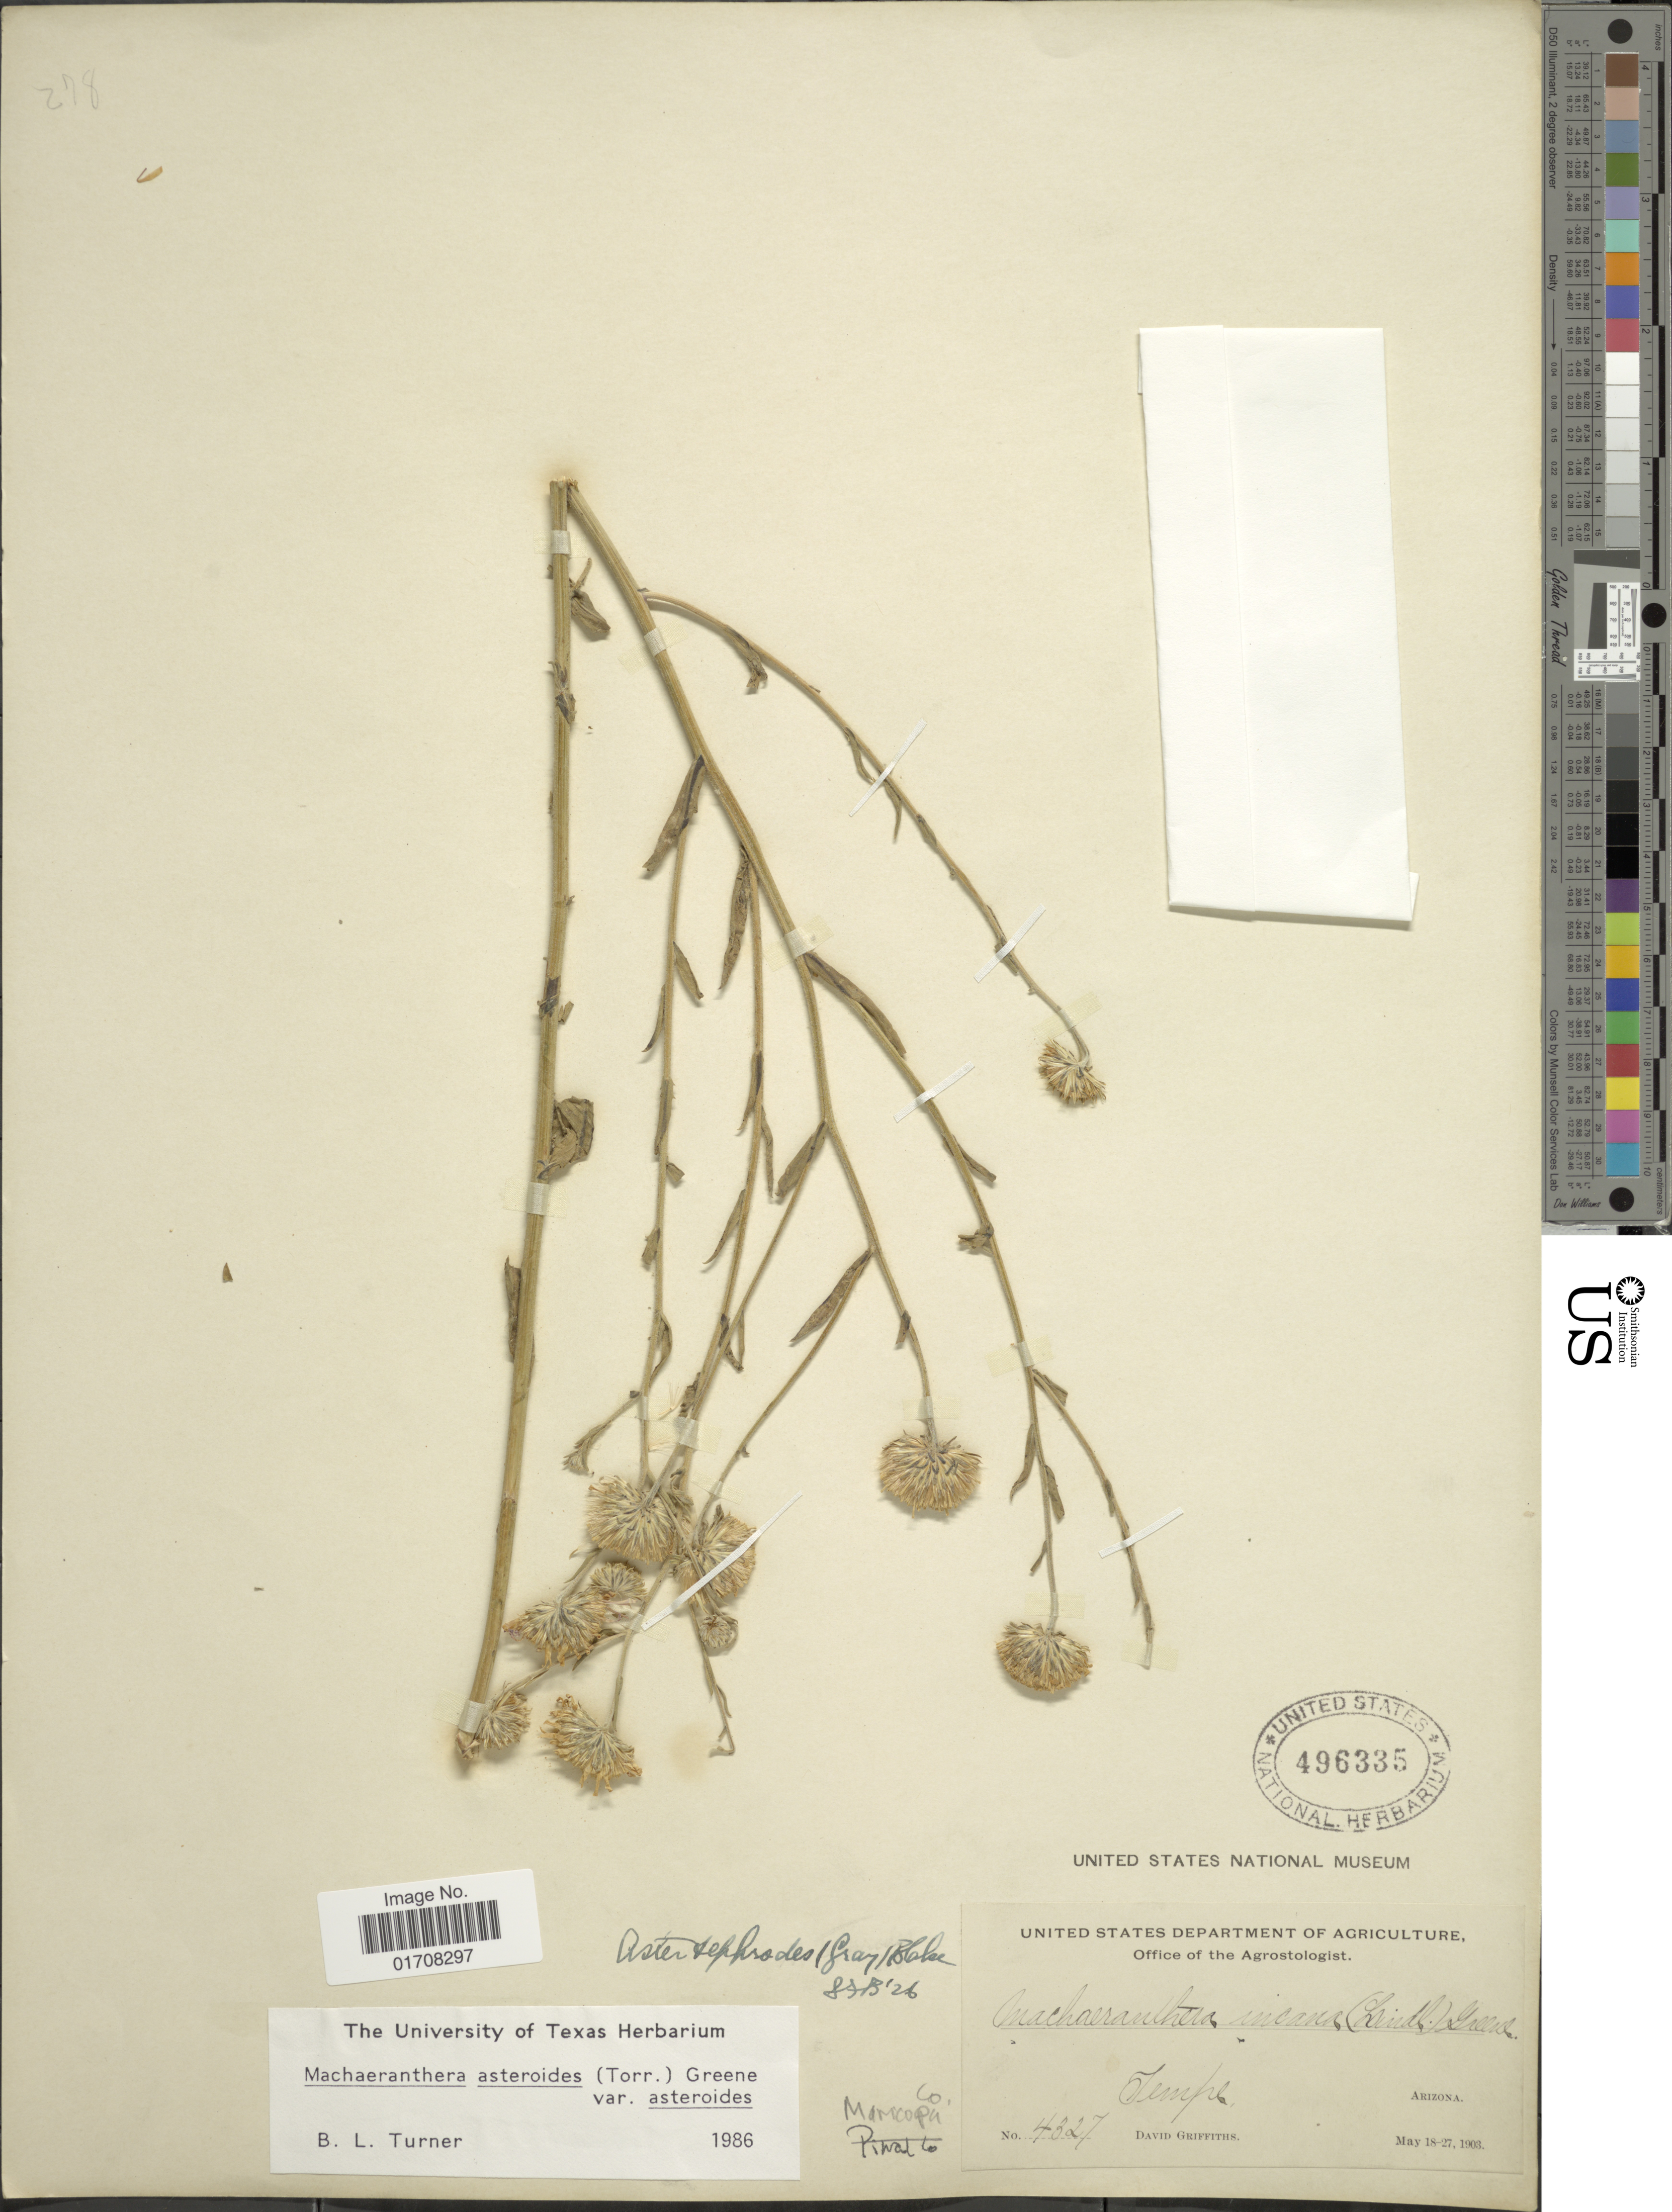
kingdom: Plantae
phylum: Tracheophyta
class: Magnoliopsida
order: Asterales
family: Asteraceae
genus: Machaeranthera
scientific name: Machaeranthera asteroides var. asteroides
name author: (Torr.) Greene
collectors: D. Griffiths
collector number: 4327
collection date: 1903-05-18/1903-05-27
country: United States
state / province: Arizona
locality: Tempe, Maricopa Co.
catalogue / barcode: US 496335